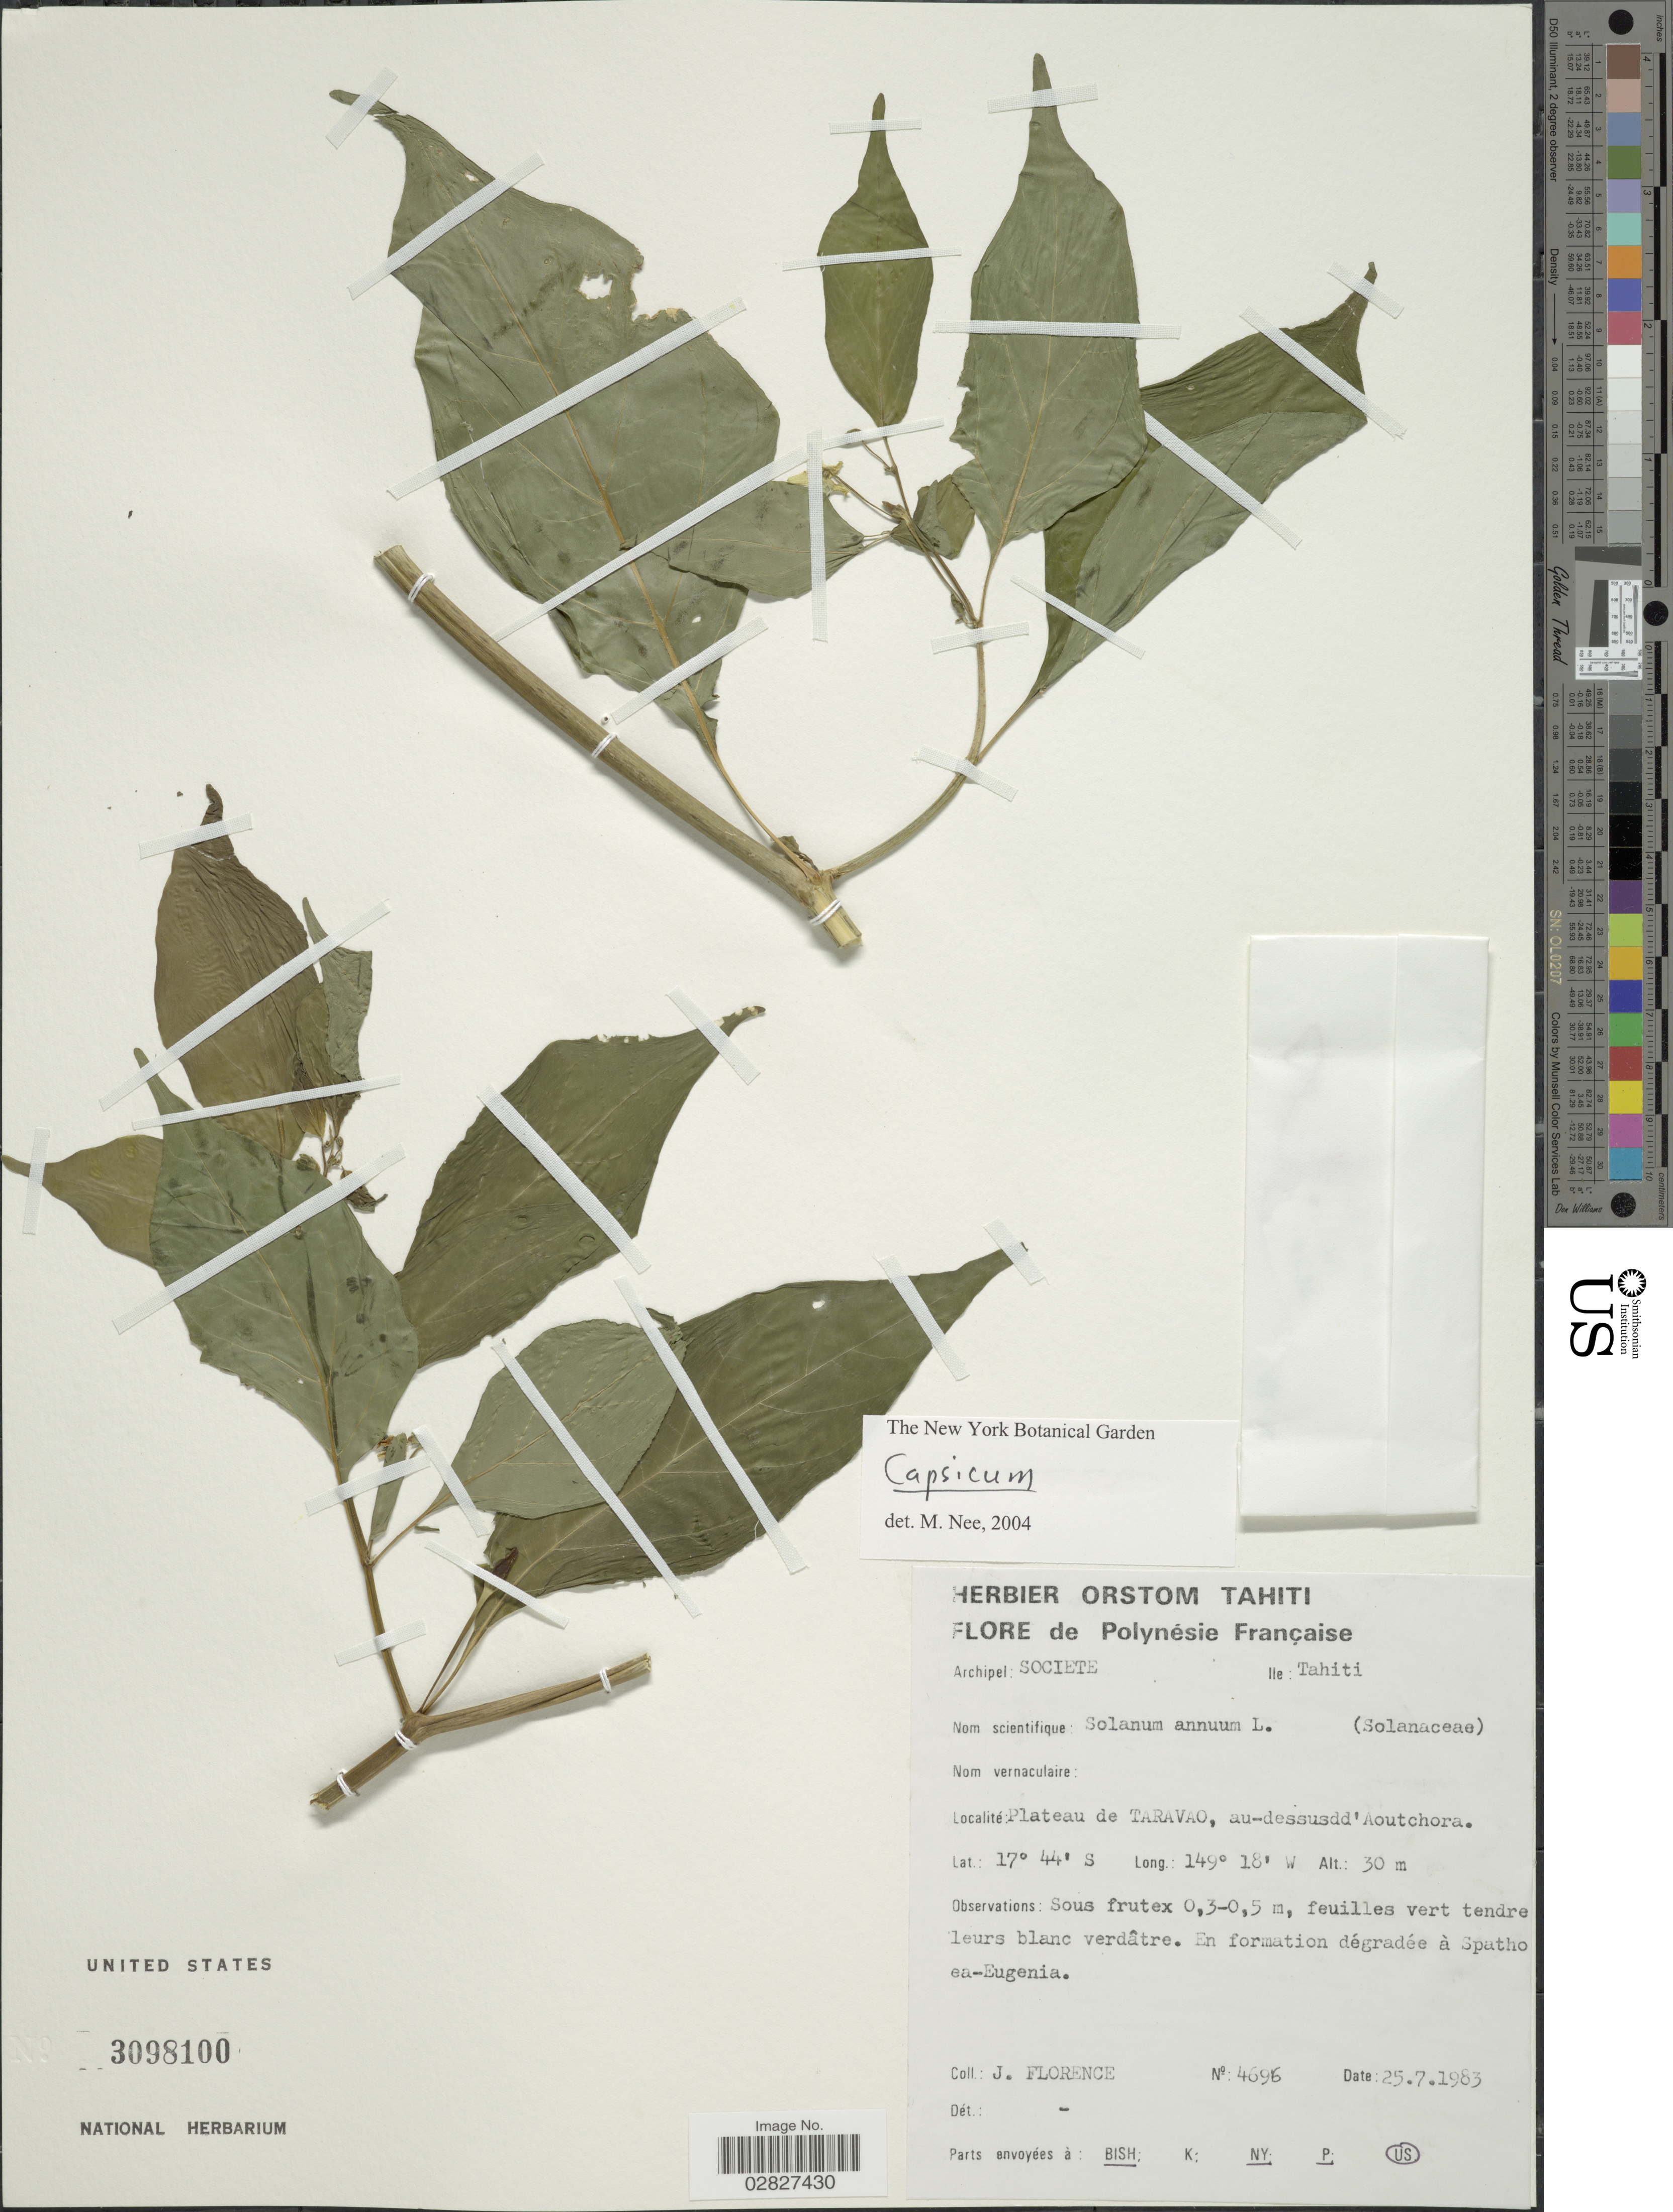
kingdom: Plantae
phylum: Tracheophyta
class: Magnoliopsida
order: Solanales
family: Solanaceae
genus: Capsicum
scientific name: Capsicum sp.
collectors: J. Florence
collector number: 4696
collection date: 1983-07-25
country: French Polynesia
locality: Archipel: Societe. Ile: Tahiti. Plateau de Taravao, au-dessusdd' Aoutchora.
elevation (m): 30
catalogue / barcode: US 3098100